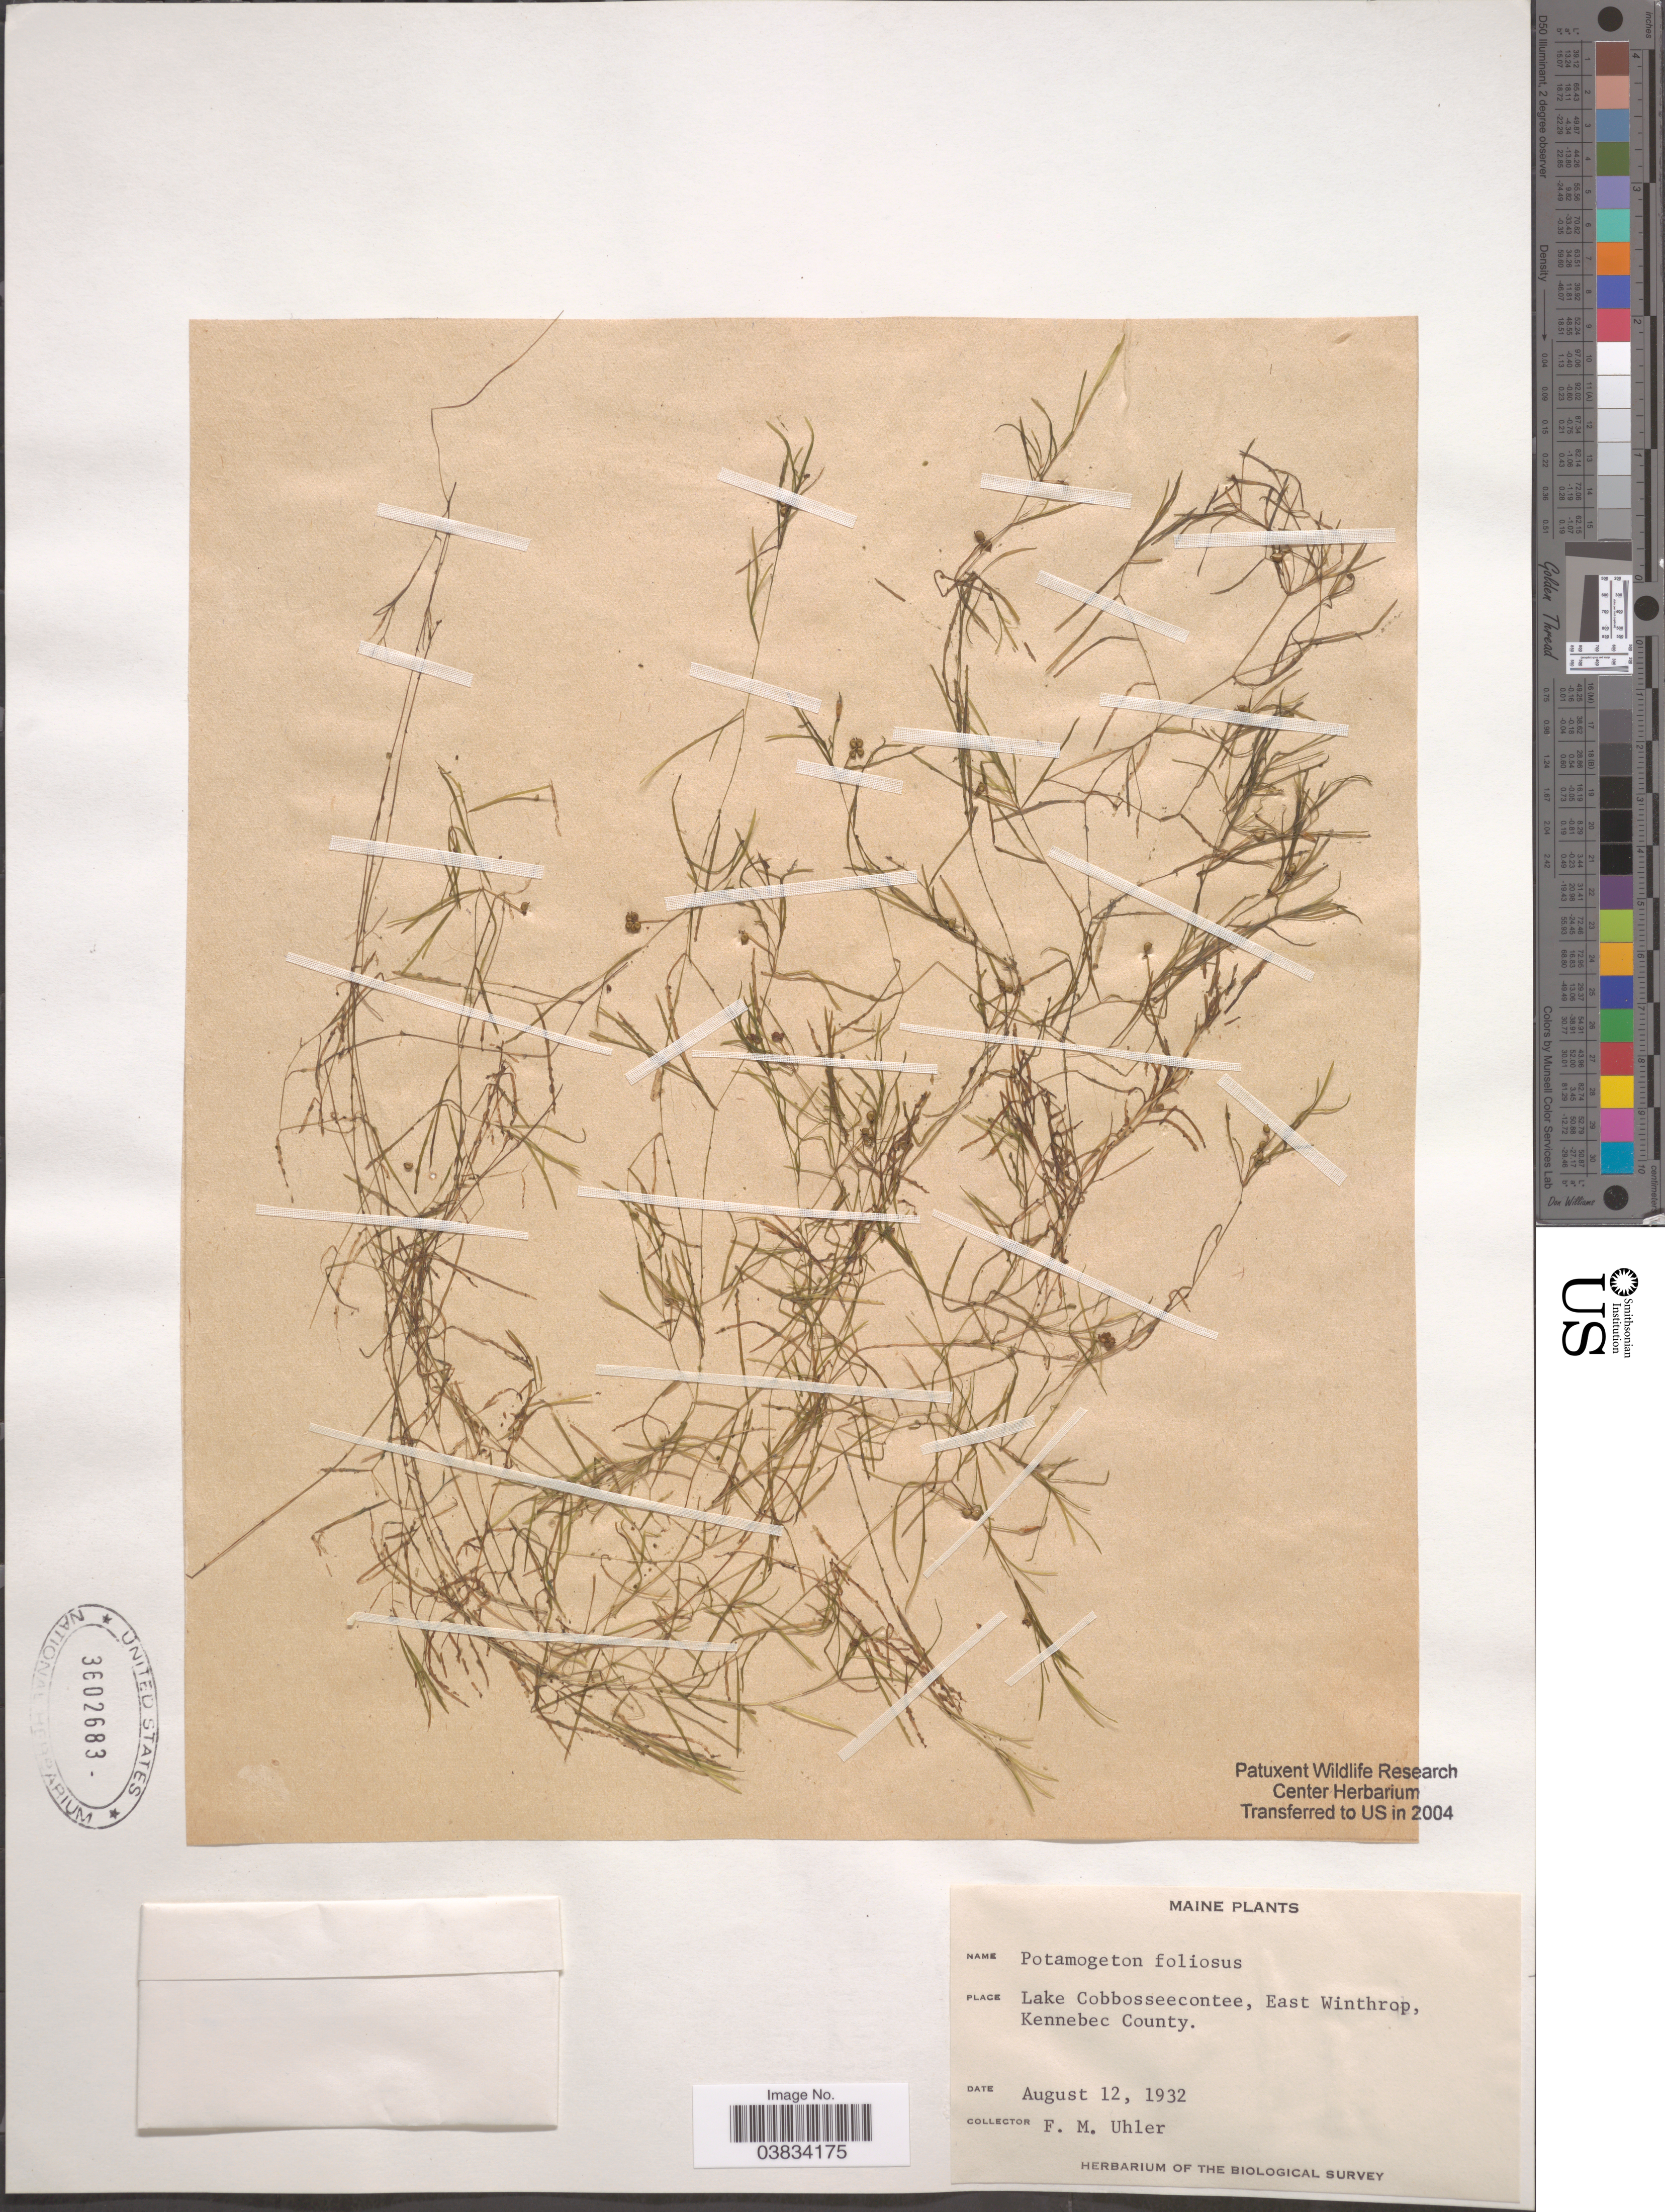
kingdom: Plantae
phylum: Tracheophyta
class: Liliopsida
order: Alismatales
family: Potamogetonaceae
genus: Potamogeton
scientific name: Potamogeton foliosus var. foliosus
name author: Raf.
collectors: F. M. Uhler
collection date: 1932-08-12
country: United States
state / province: Maine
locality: Lake Cobbosseecontee, East Winthrop, Kennebec County.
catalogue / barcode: US 3602683